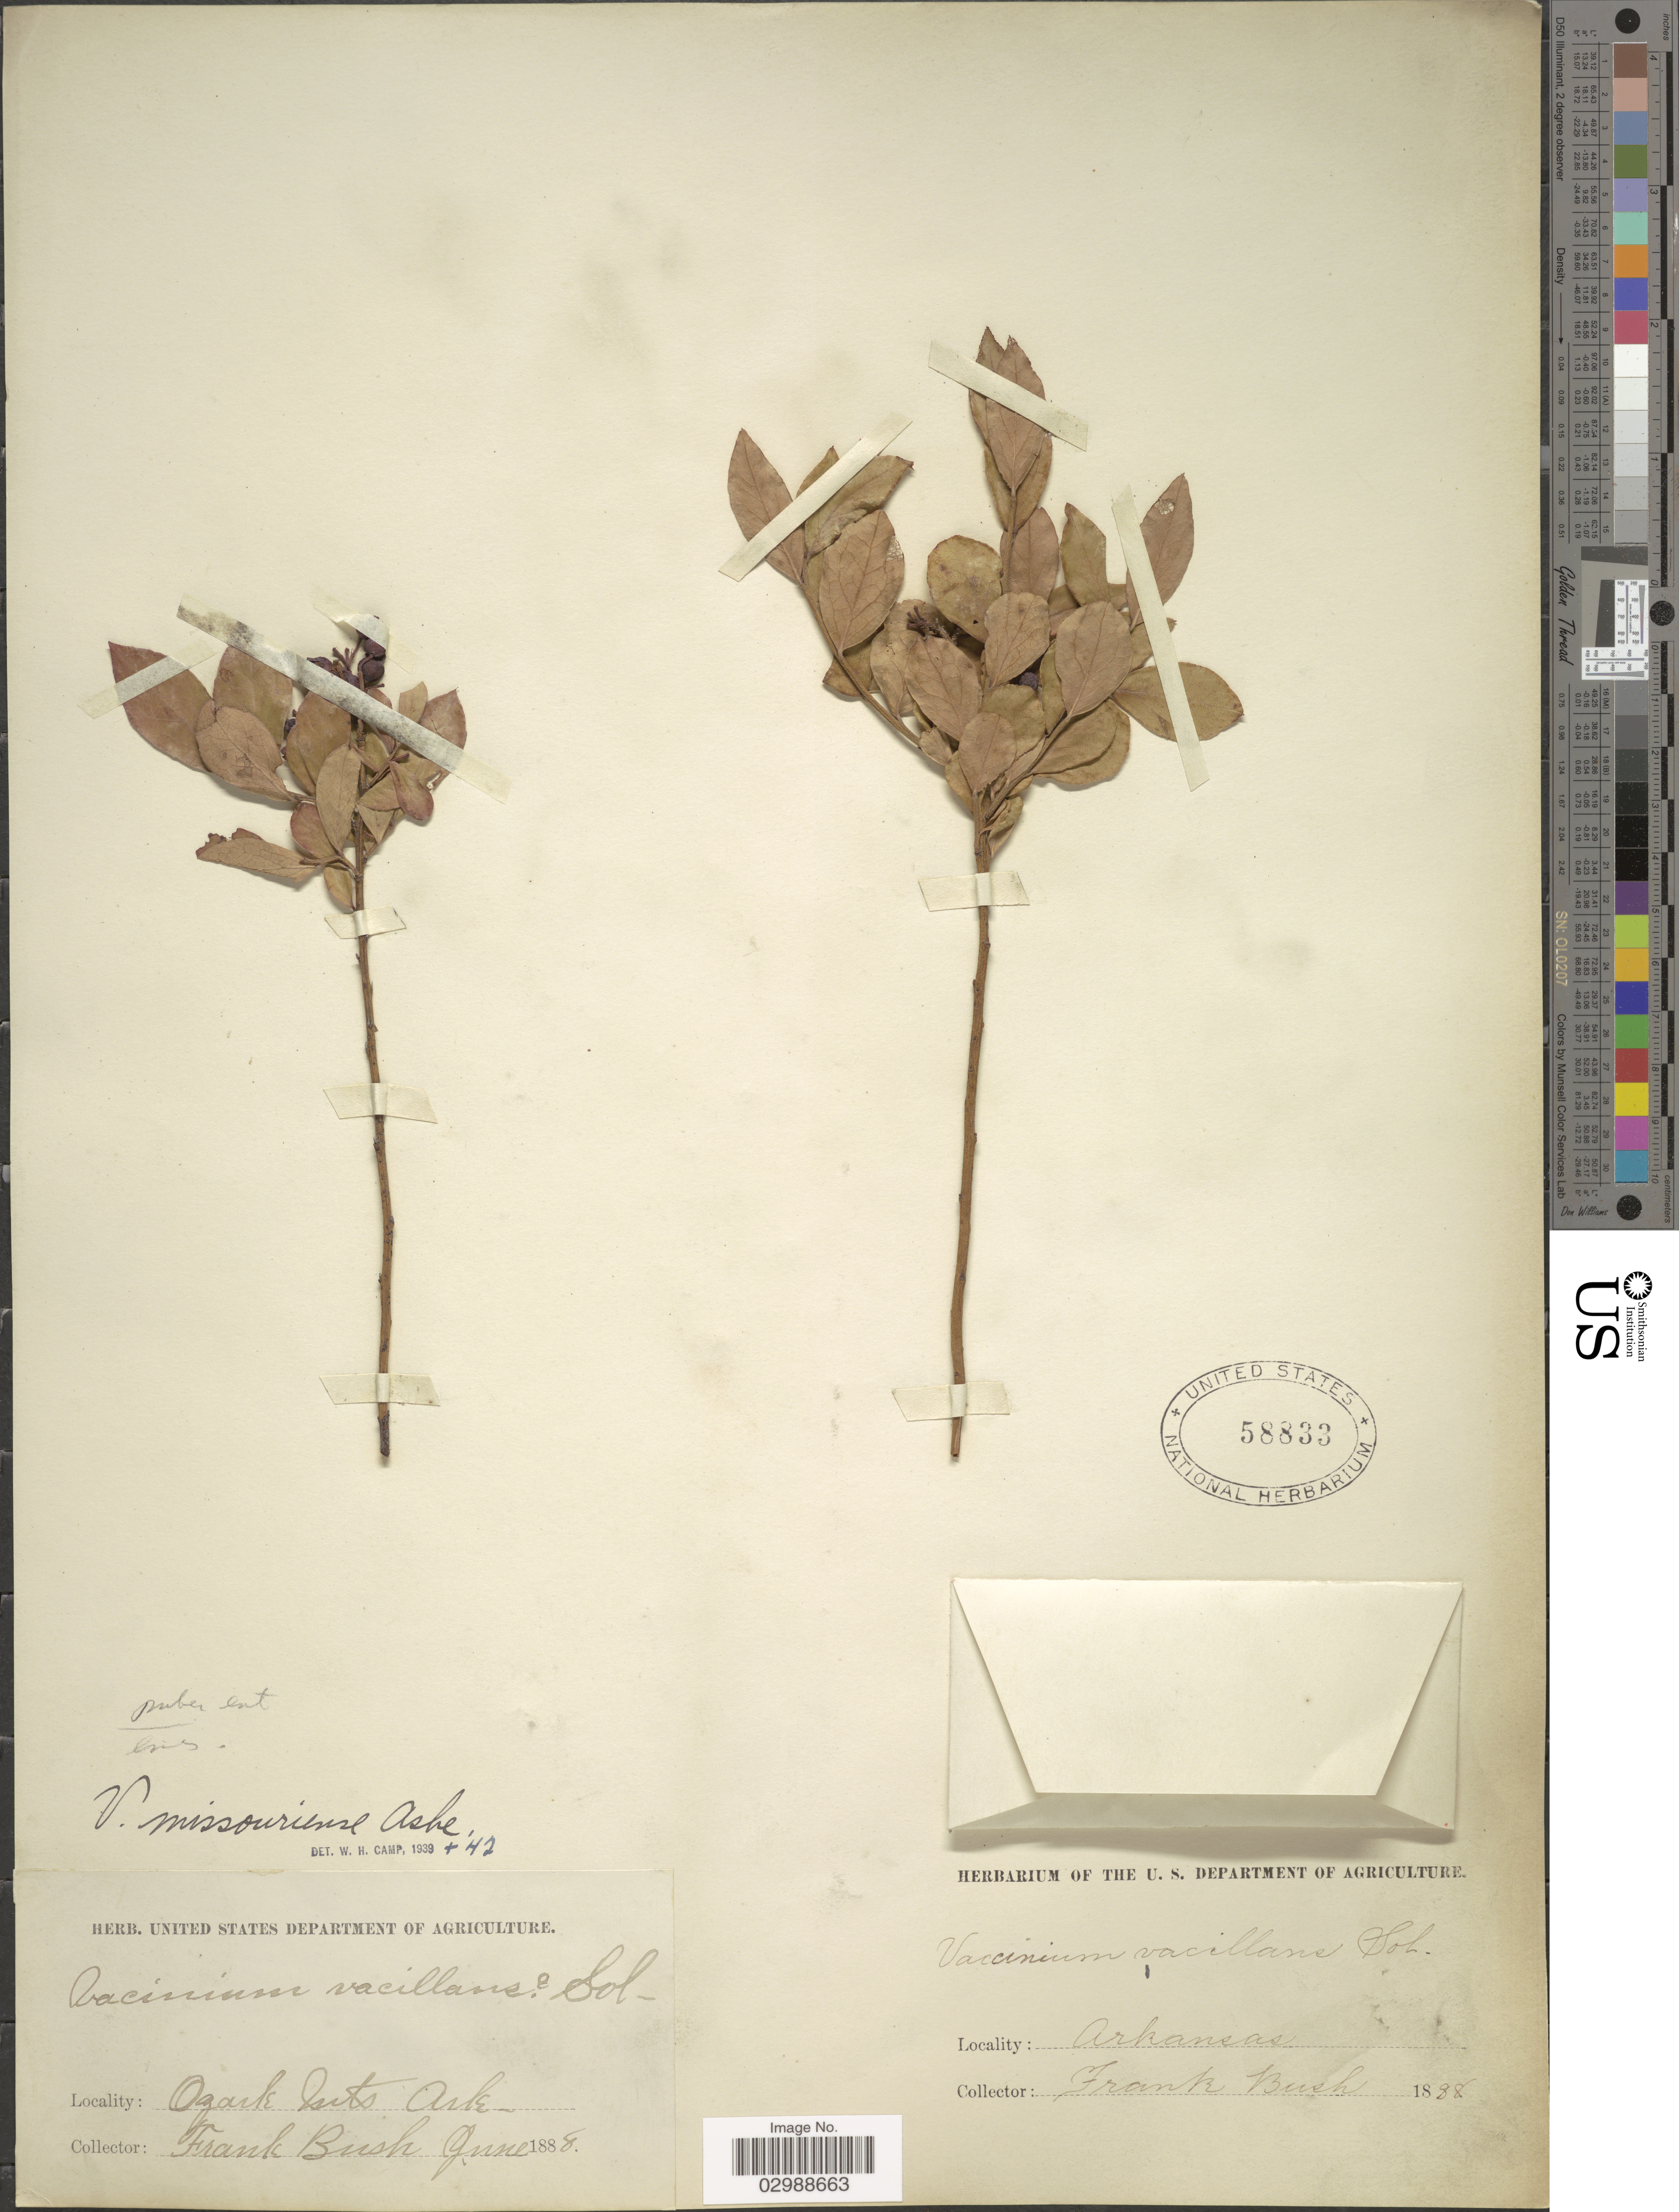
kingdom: Plantae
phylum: Tracheophyta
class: Magnoliopsida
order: Ericales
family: Ericaceae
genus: Vaccinium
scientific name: Vaccinium missouriense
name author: (Ashe) Ashe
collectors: F. Bush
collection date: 1888-06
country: United States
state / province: Arkansas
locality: Ozark Mts.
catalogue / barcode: US 58833